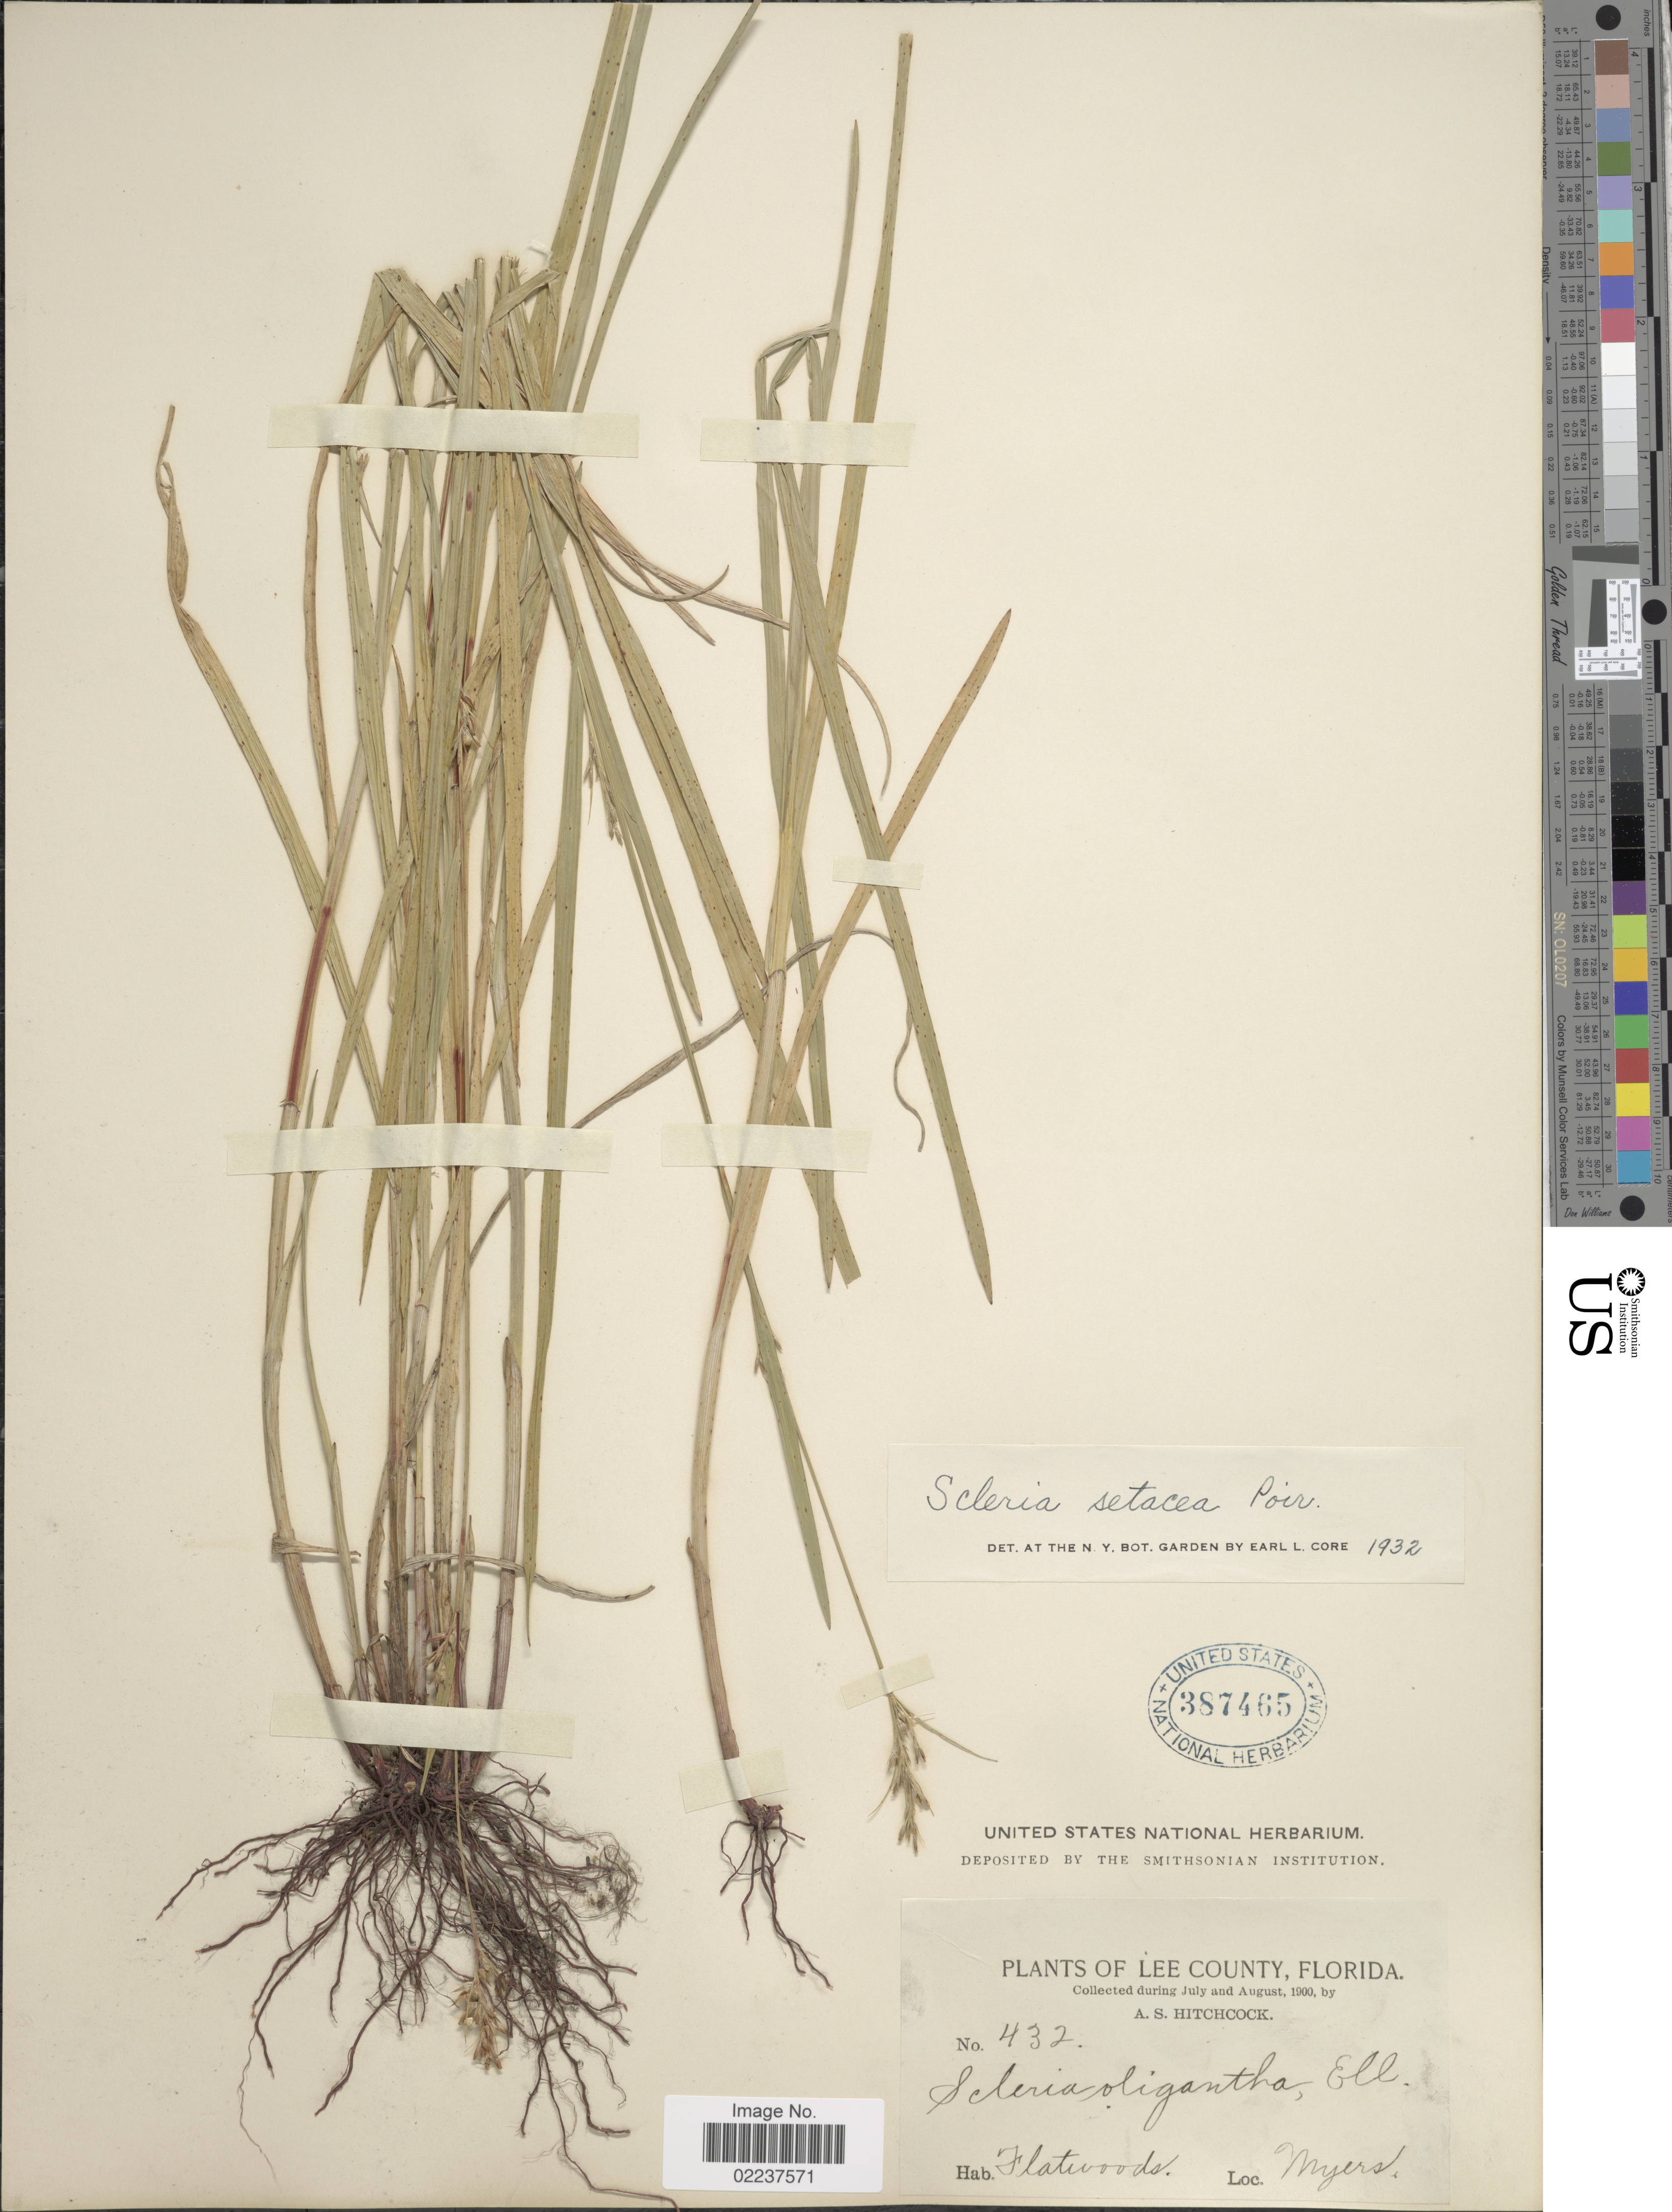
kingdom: Plantae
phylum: Tracheophyta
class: Liliopsida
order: Poales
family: Cyperaceae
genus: Scleria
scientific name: Scleria muehlenbergii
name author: Steud.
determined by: Strong, Mark T., (BOT), Smithsonian Institution - National Museum of Natural History (UNITED STATES)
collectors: A. S. Hitchcock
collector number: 432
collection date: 1900-07/1900-08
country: United States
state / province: Florida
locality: Lee County, Myers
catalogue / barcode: US 387465